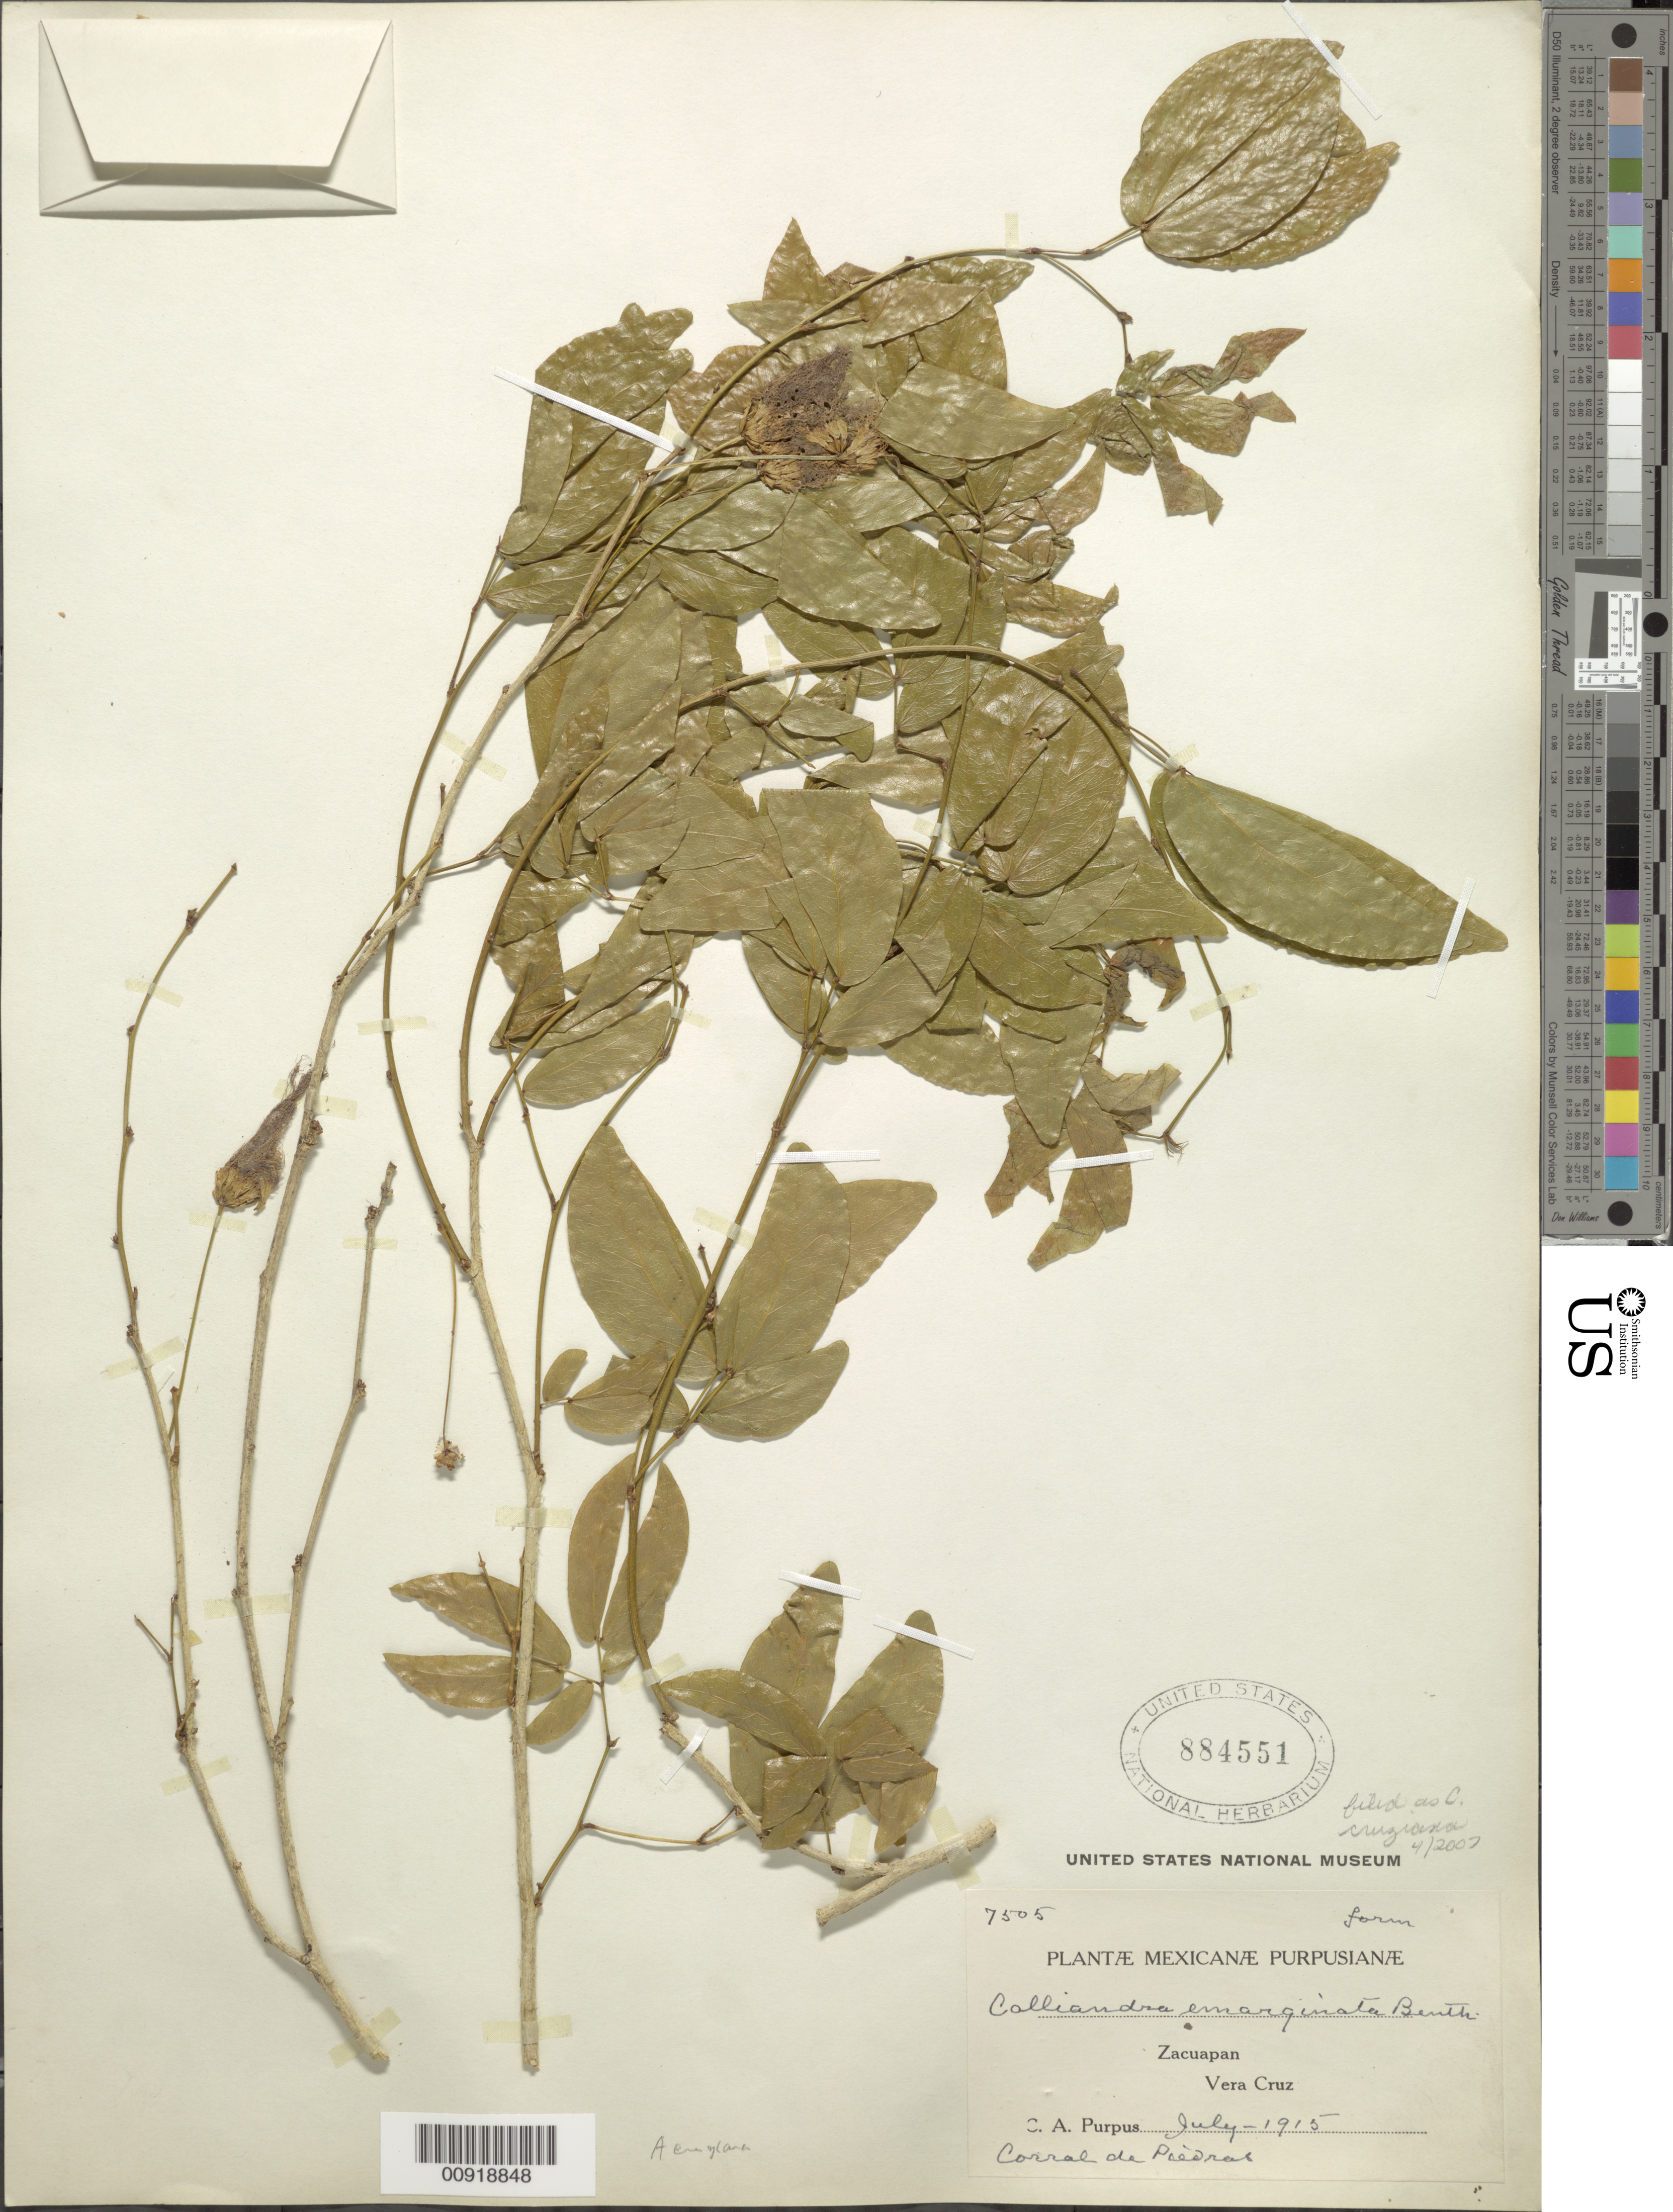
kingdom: Plantae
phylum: Tracheophyta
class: Magnoliopsida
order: Fabales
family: Fabaceae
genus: Calliandra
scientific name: Calliandra cruziana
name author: (Britton) Standl.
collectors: C. A. Purpus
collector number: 7505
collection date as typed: Jul 1915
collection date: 1915-07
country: Mexico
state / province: Veracruz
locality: Corral de Piedras. Zacuapan, Veracruz.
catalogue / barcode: US 884551